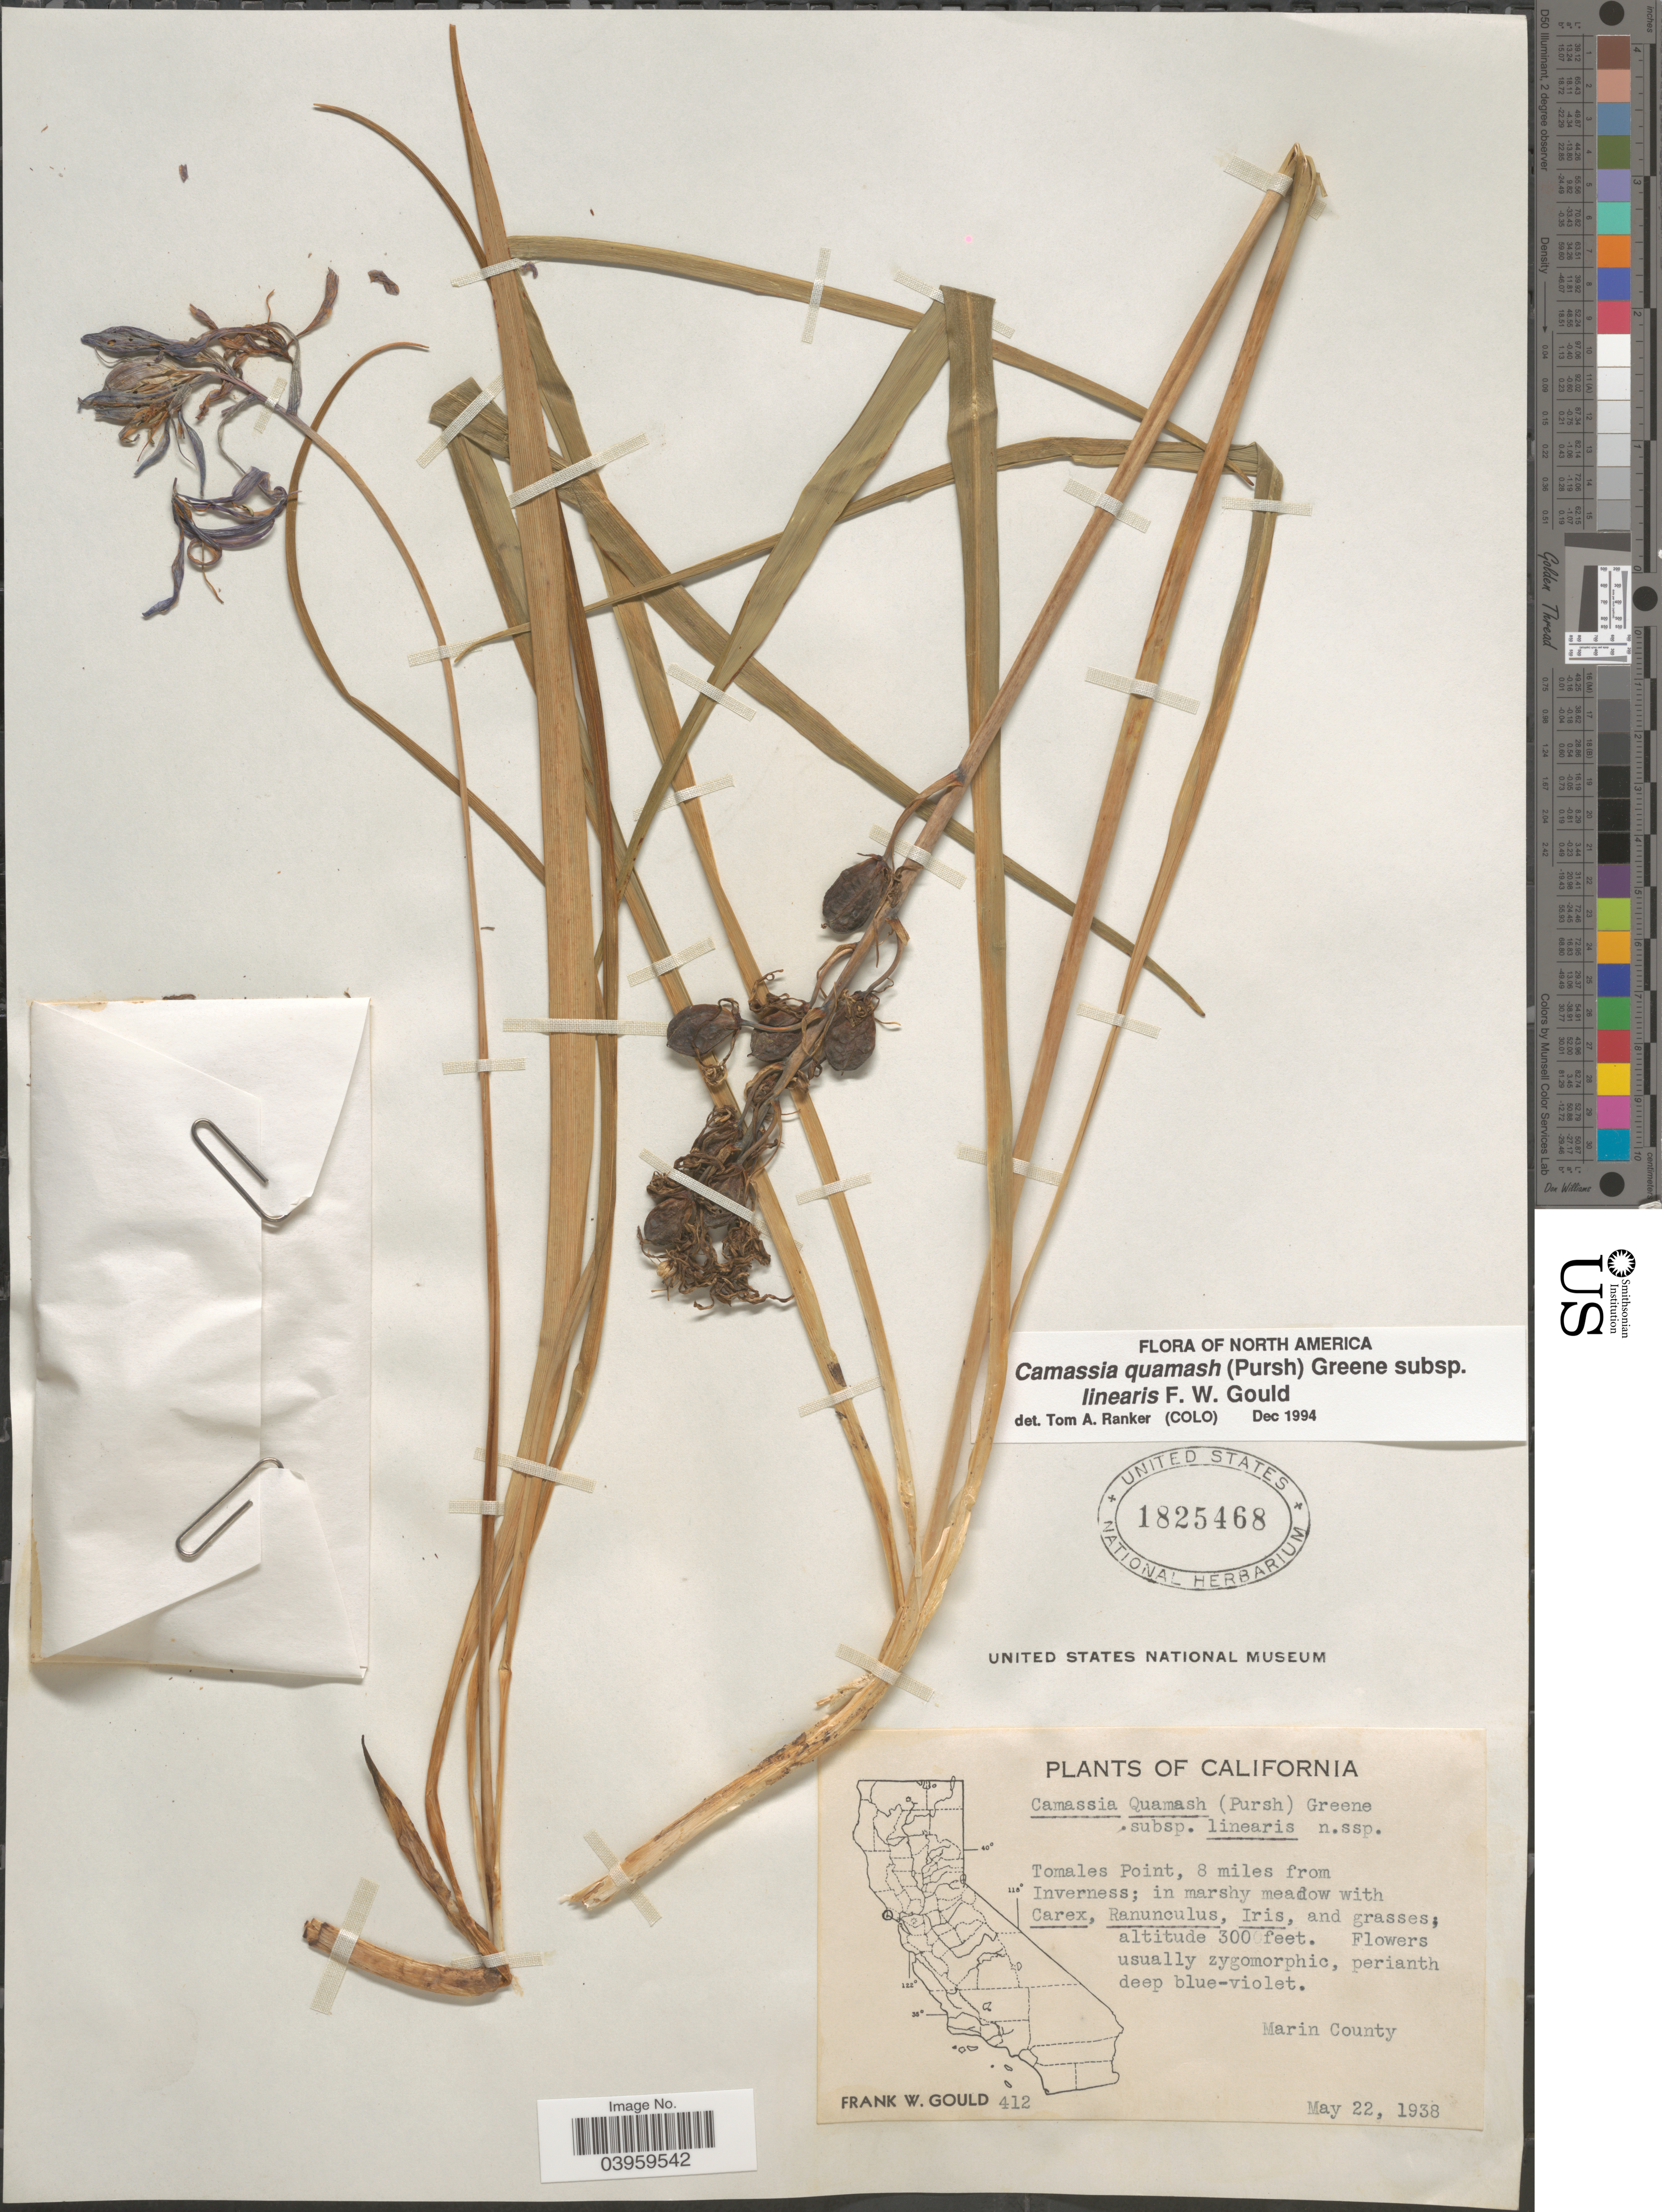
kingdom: Plantae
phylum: Tracheophyta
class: Liliopsida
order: Asparagales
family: Asparagaceae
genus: Camassia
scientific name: Camassia quamash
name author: (Pursh) Greene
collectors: F. W. Gould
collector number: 412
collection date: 1938-05-22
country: United States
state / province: California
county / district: Marin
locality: Tomales Point, 8 miles from Inverness. Marin County.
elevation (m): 91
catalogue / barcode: US 1825468